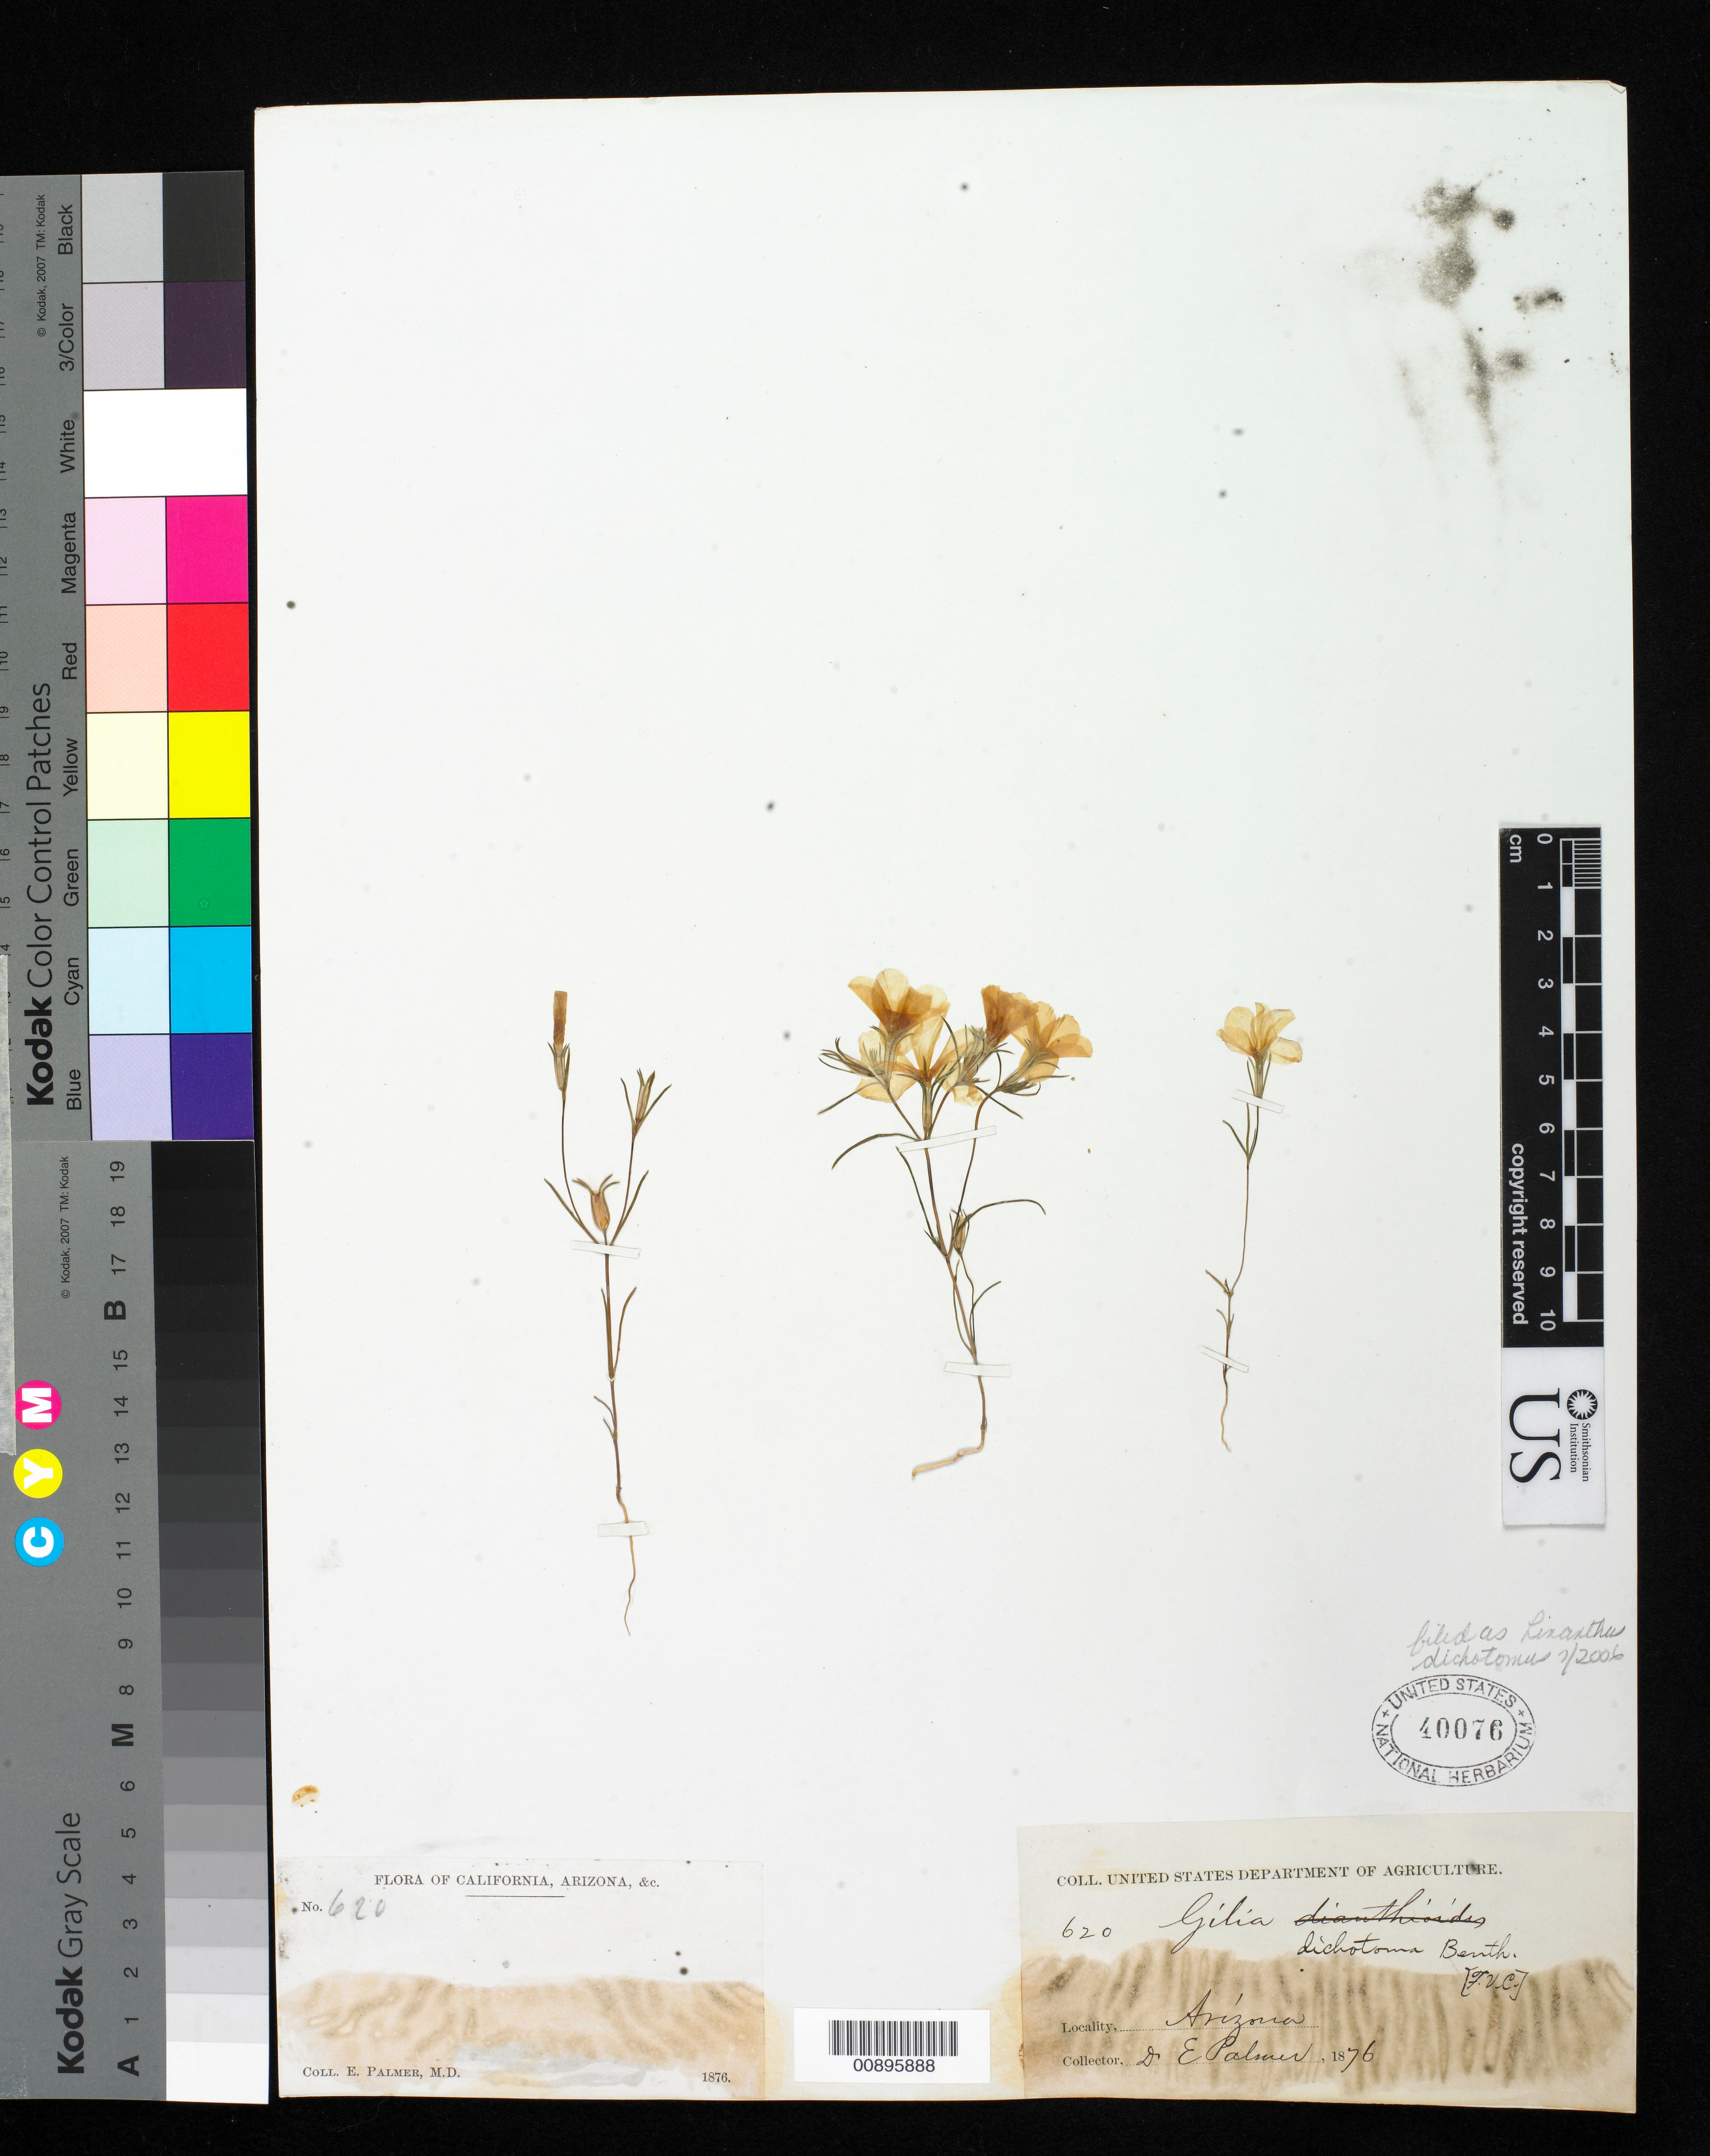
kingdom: Plantae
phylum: Tracheophyta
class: Magnoliopsida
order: Ericales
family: Polemoniaceae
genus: Linanthus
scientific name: Linanthus dichotomus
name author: Benth.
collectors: E. Palmer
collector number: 620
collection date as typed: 1876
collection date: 1876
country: United States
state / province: Arizona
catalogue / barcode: US 40076